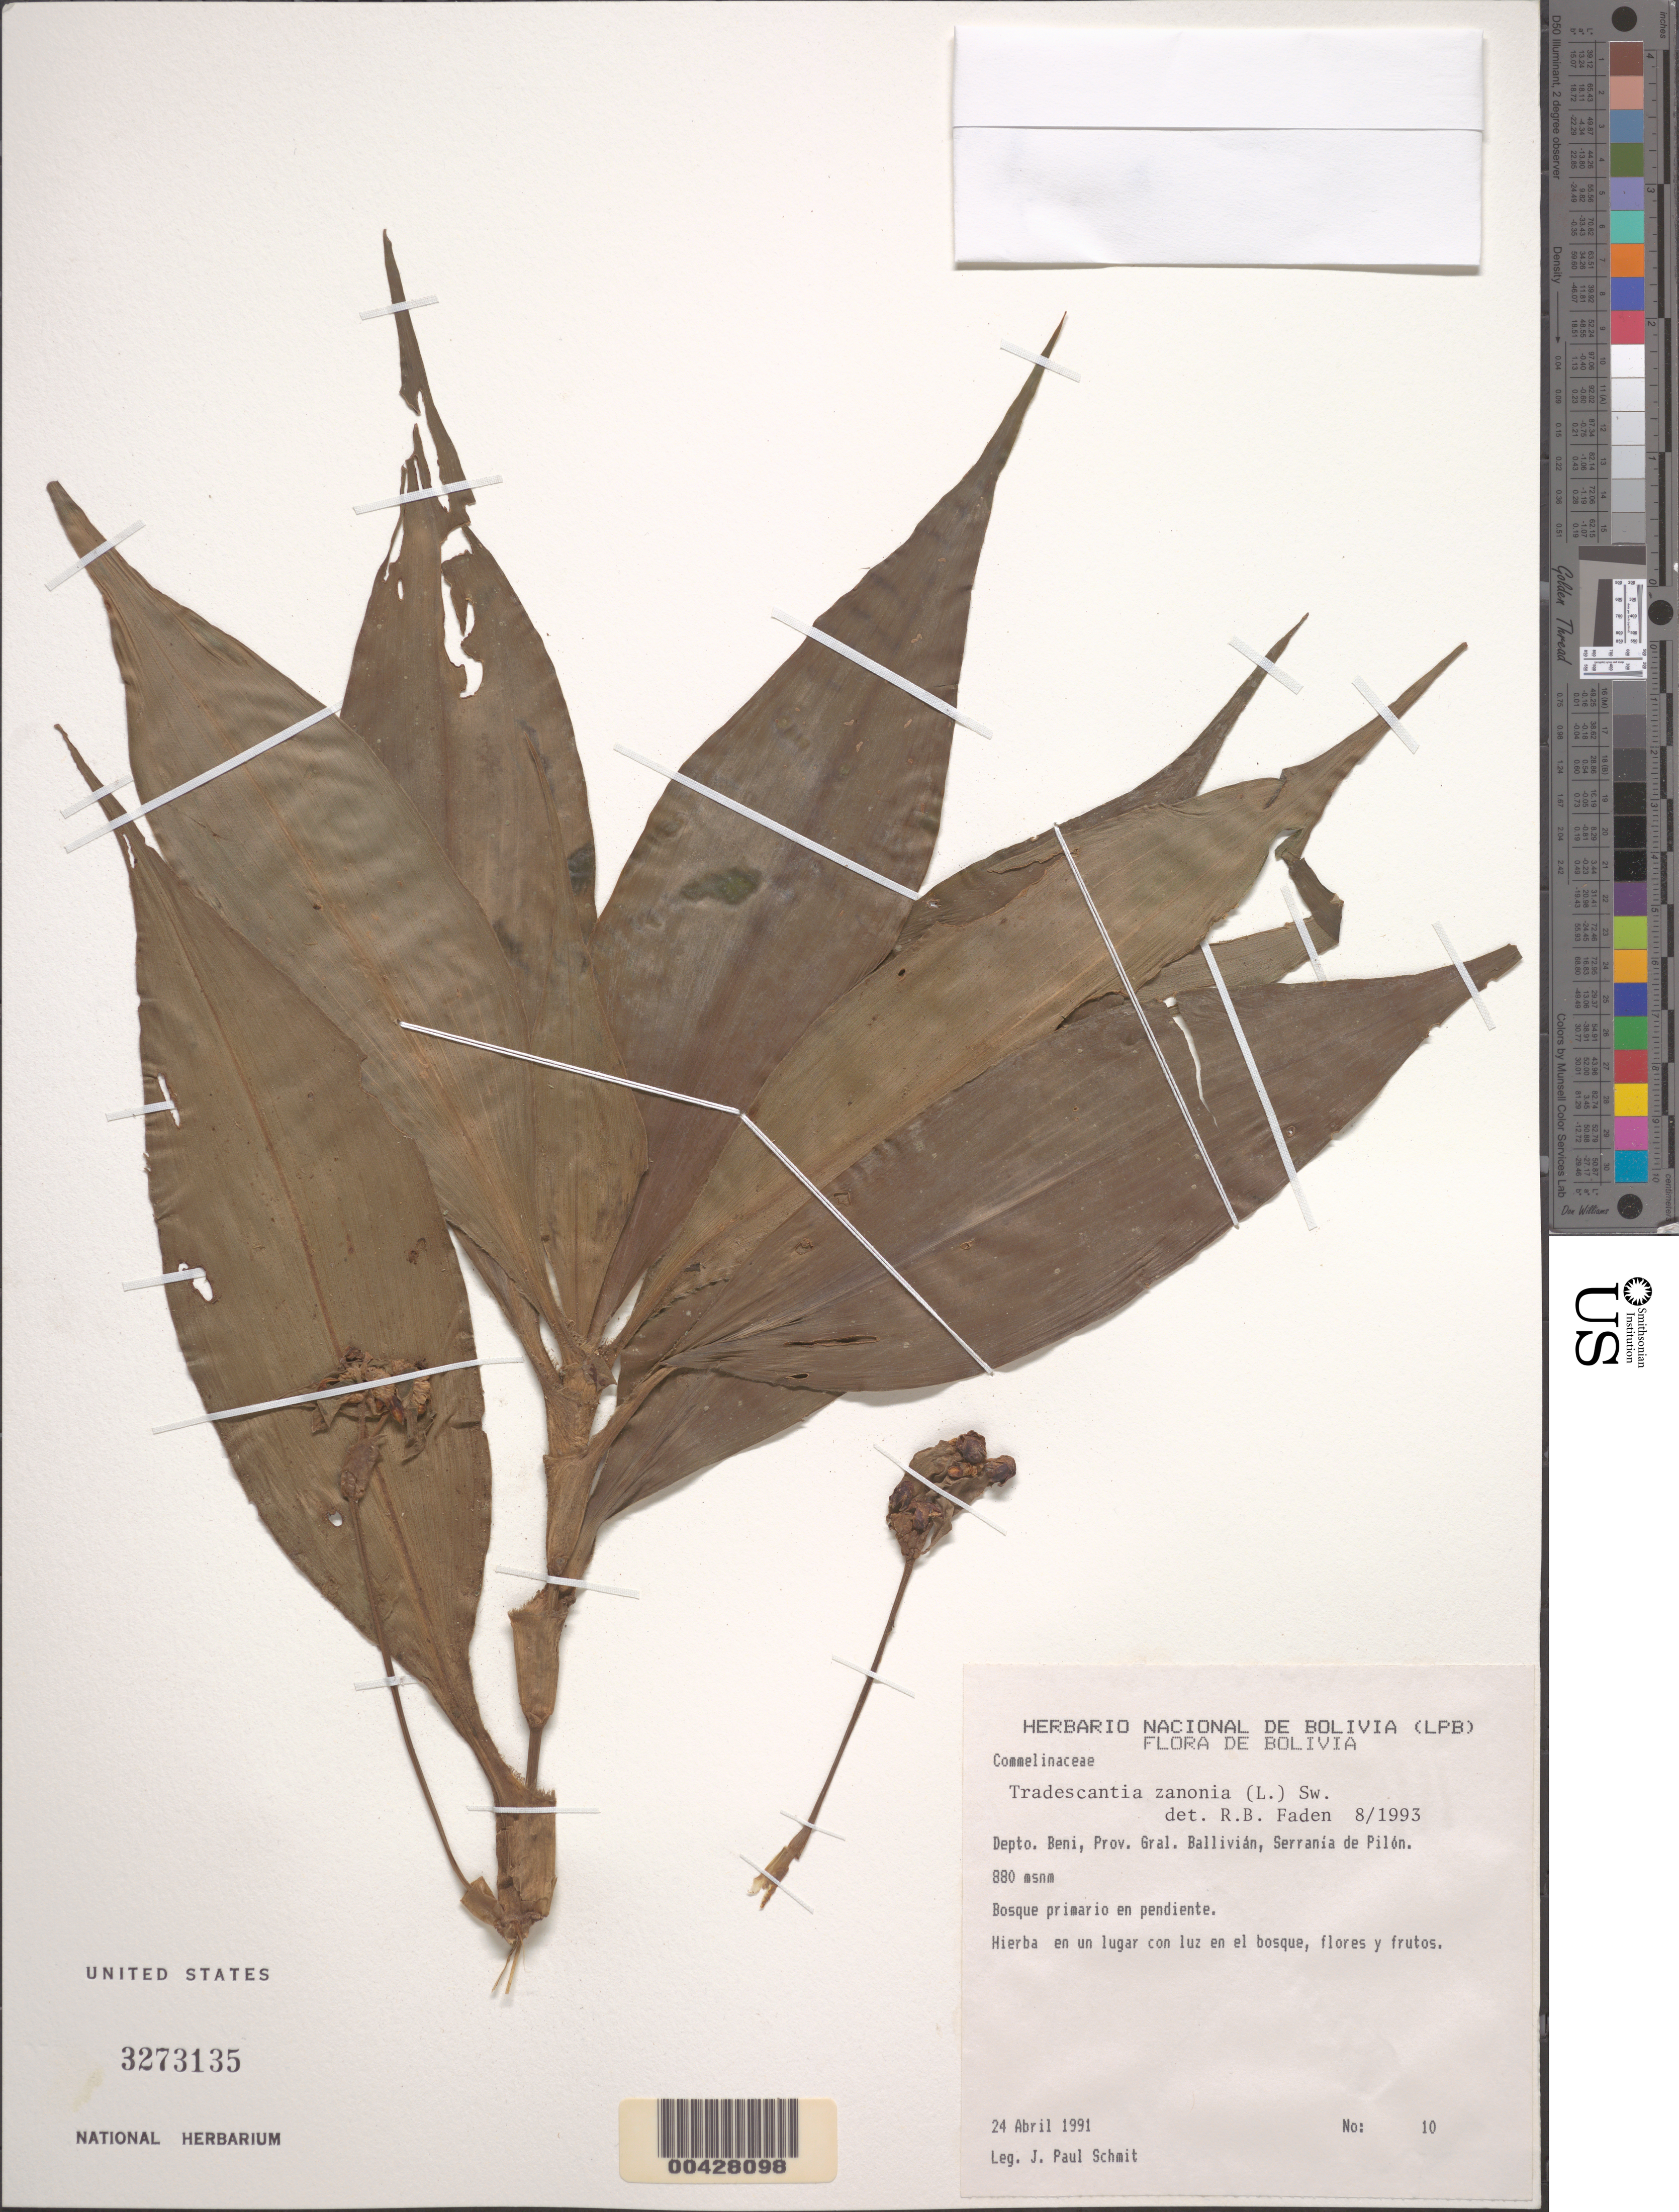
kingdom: Plantae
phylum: Tracheophyta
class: Liliopsida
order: Commelinales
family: Commelinaceae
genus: Tradescantia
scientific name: Tradescantia zanonia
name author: (L.) Sw.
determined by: Faden, Robert B., (US), Smithsonian Institution - National Museum of Natural History (UNITED STATES)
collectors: J. Schmit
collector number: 10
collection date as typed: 24 Apr 1991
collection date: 1991-04-24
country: Bolivia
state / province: Beni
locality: Ballivian, Serrania del Pilon Lajas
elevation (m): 880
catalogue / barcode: US 3273135